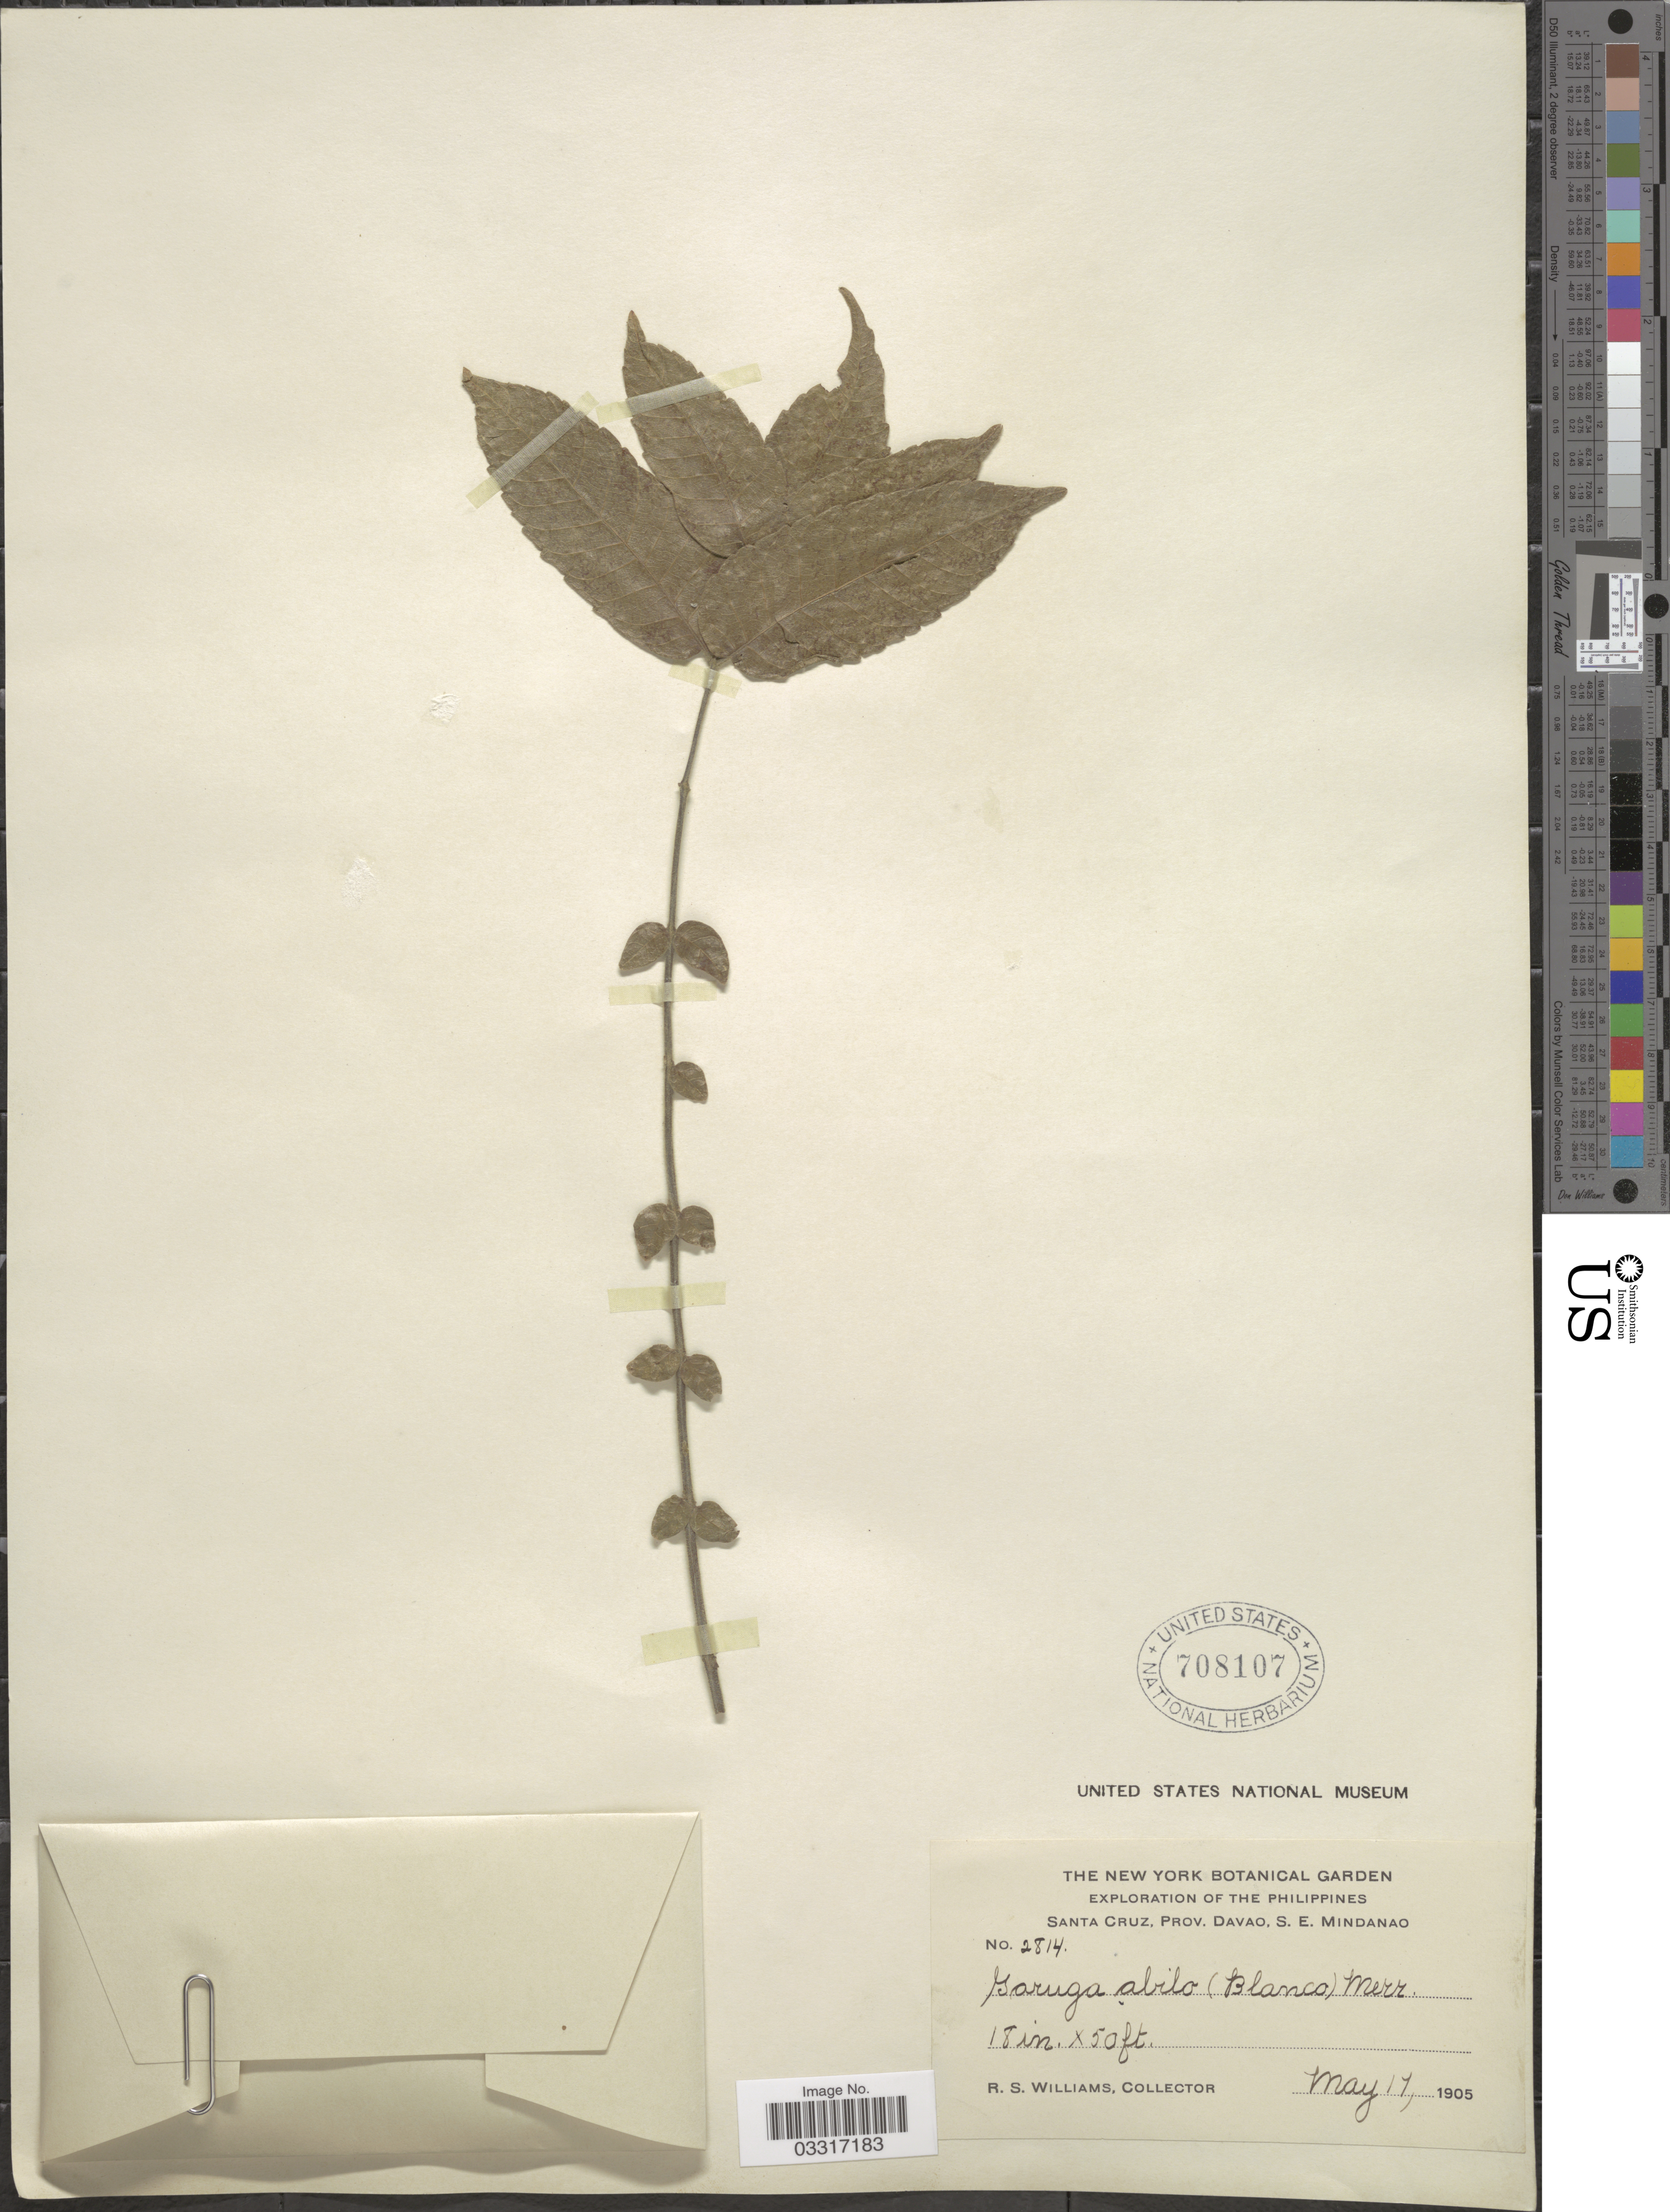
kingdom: Plantae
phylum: Tracheophyta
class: Magnoliopsida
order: Sapindales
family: Burseraceae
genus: Garuga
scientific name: Garuga floribunda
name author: Decne.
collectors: R. S. Williams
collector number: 2814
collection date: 1905-05-17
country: Philippines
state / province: Davao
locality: Santa Cruz, S. E. Minanao.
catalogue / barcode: US 708107